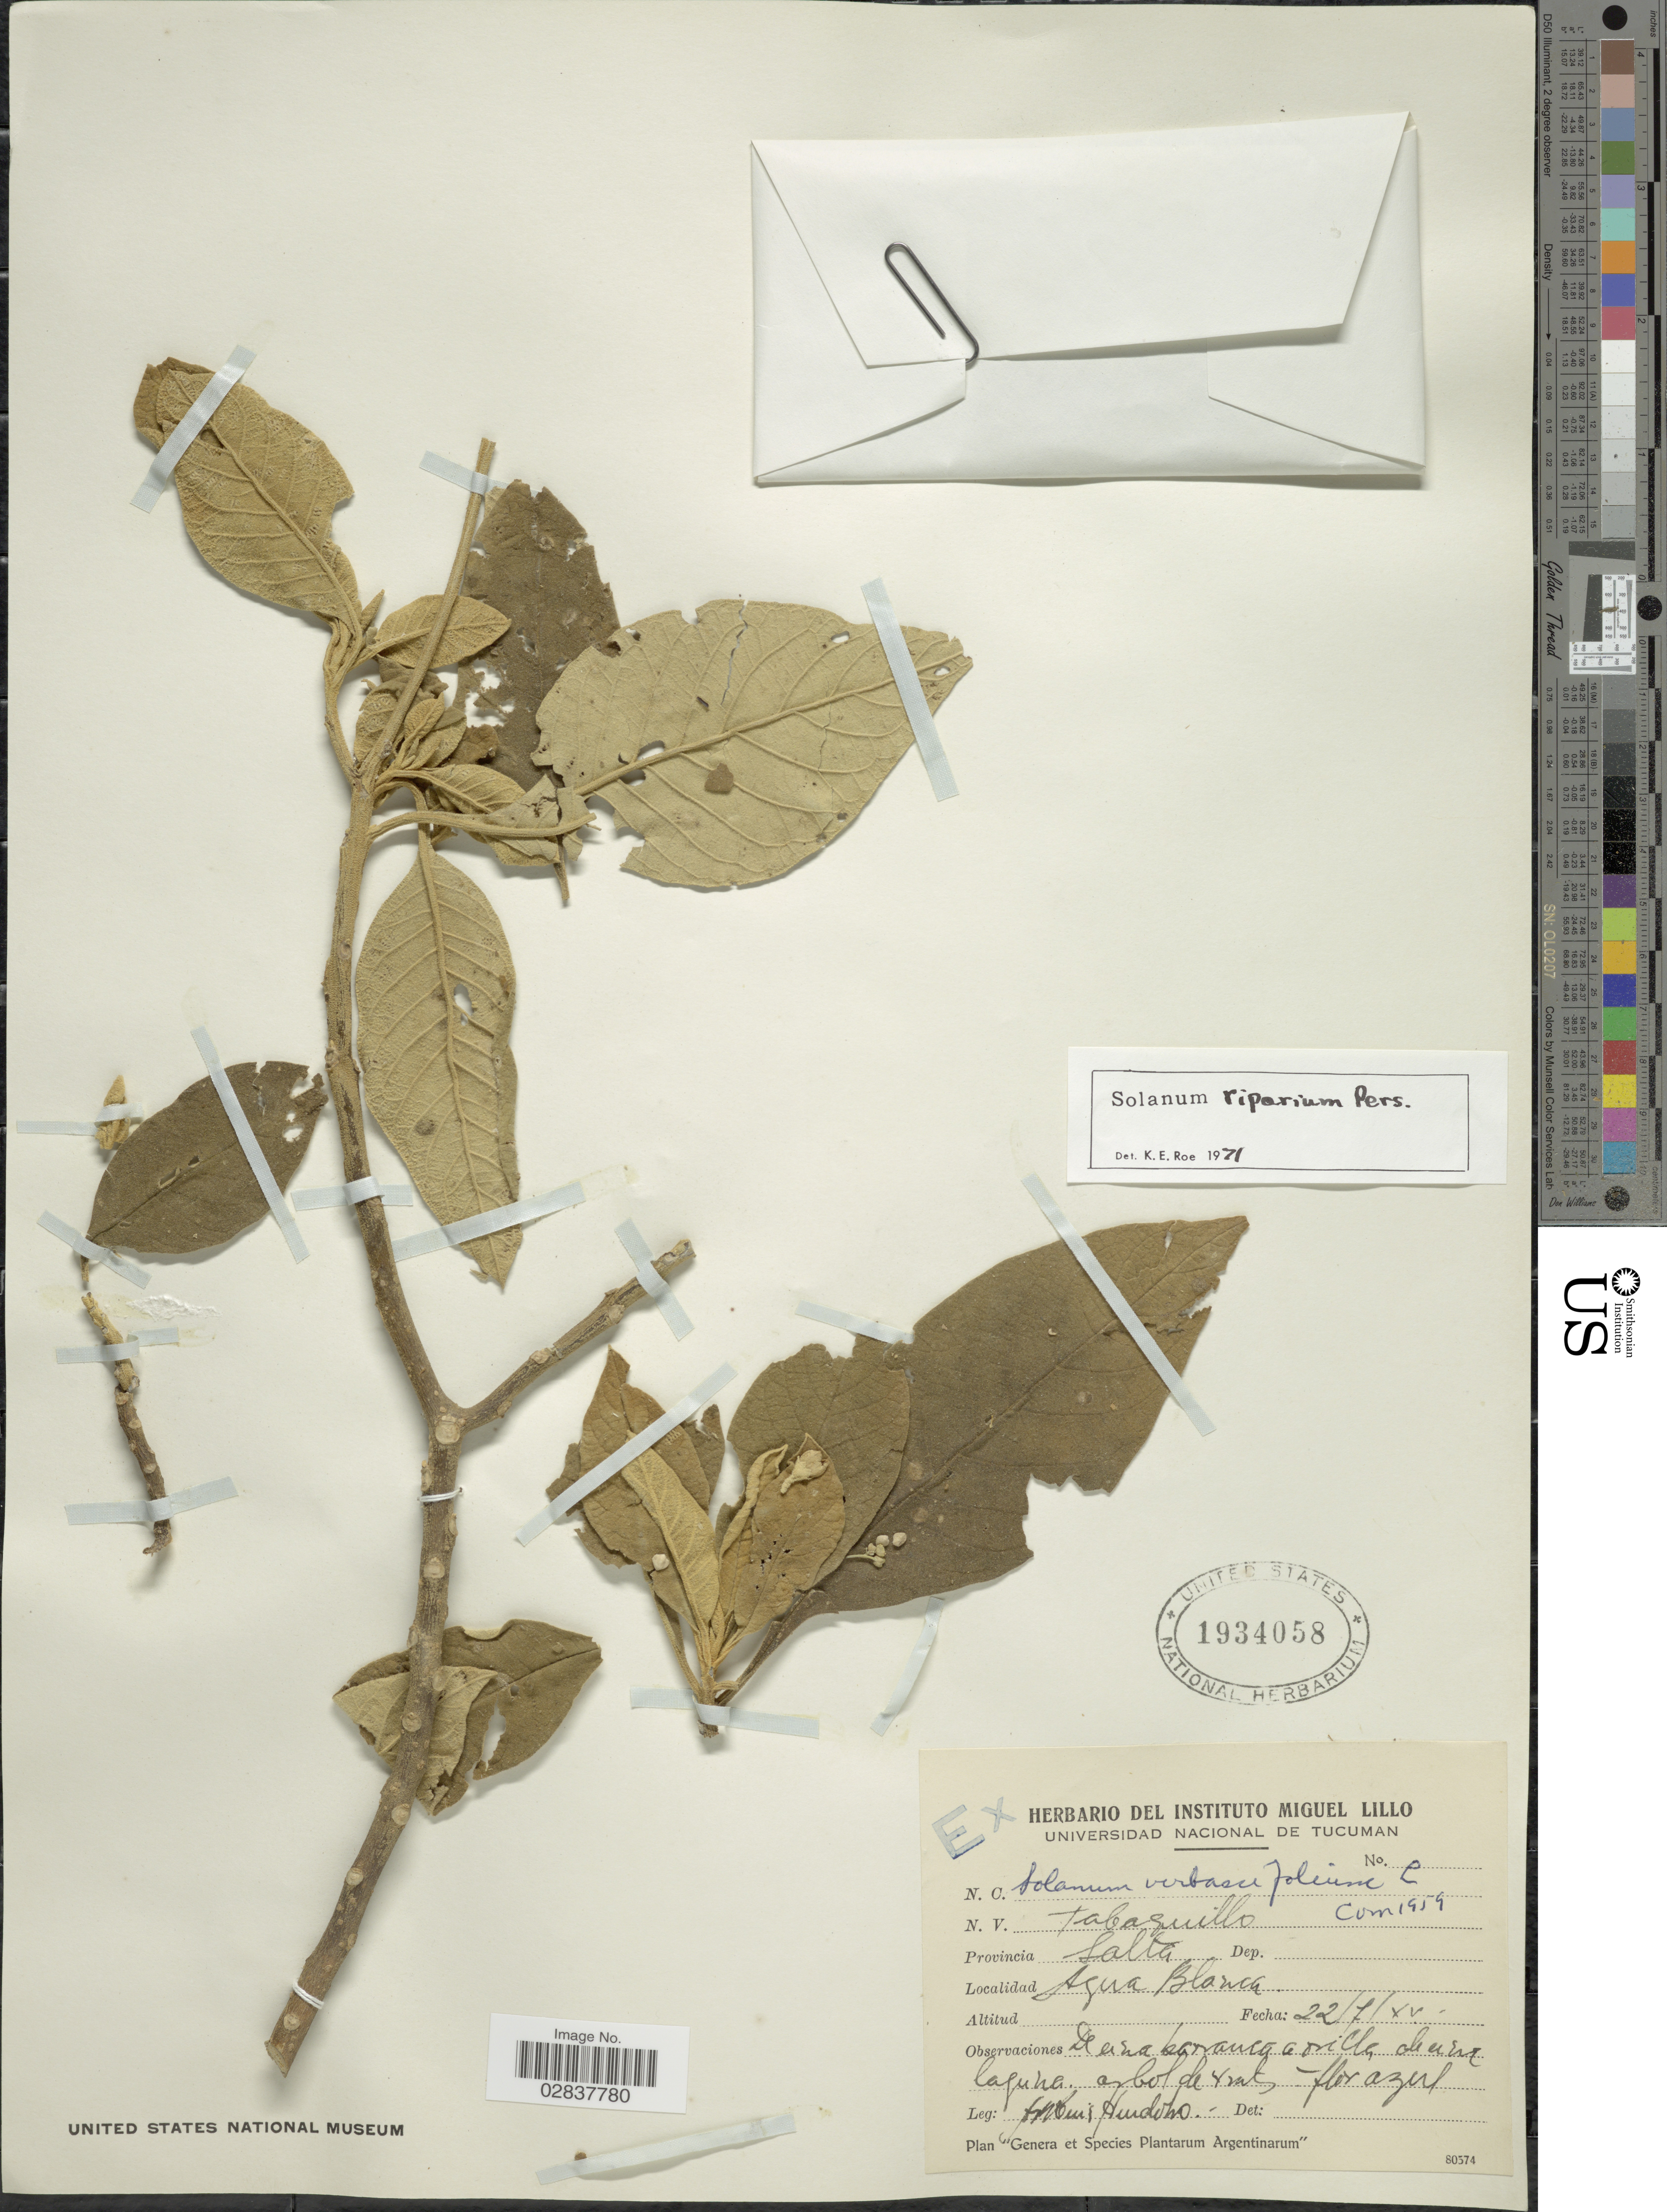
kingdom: Plantae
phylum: Tracheophyta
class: Magnoliopsida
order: Solanales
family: Solanaceae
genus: Solanum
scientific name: Solanum riparium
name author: Pers.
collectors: A. M. R. Huidobro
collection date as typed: Transcribed d/m/y: 22/7/44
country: Argentina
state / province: Salta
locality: Agua Blanca.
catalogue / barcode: US 1934058